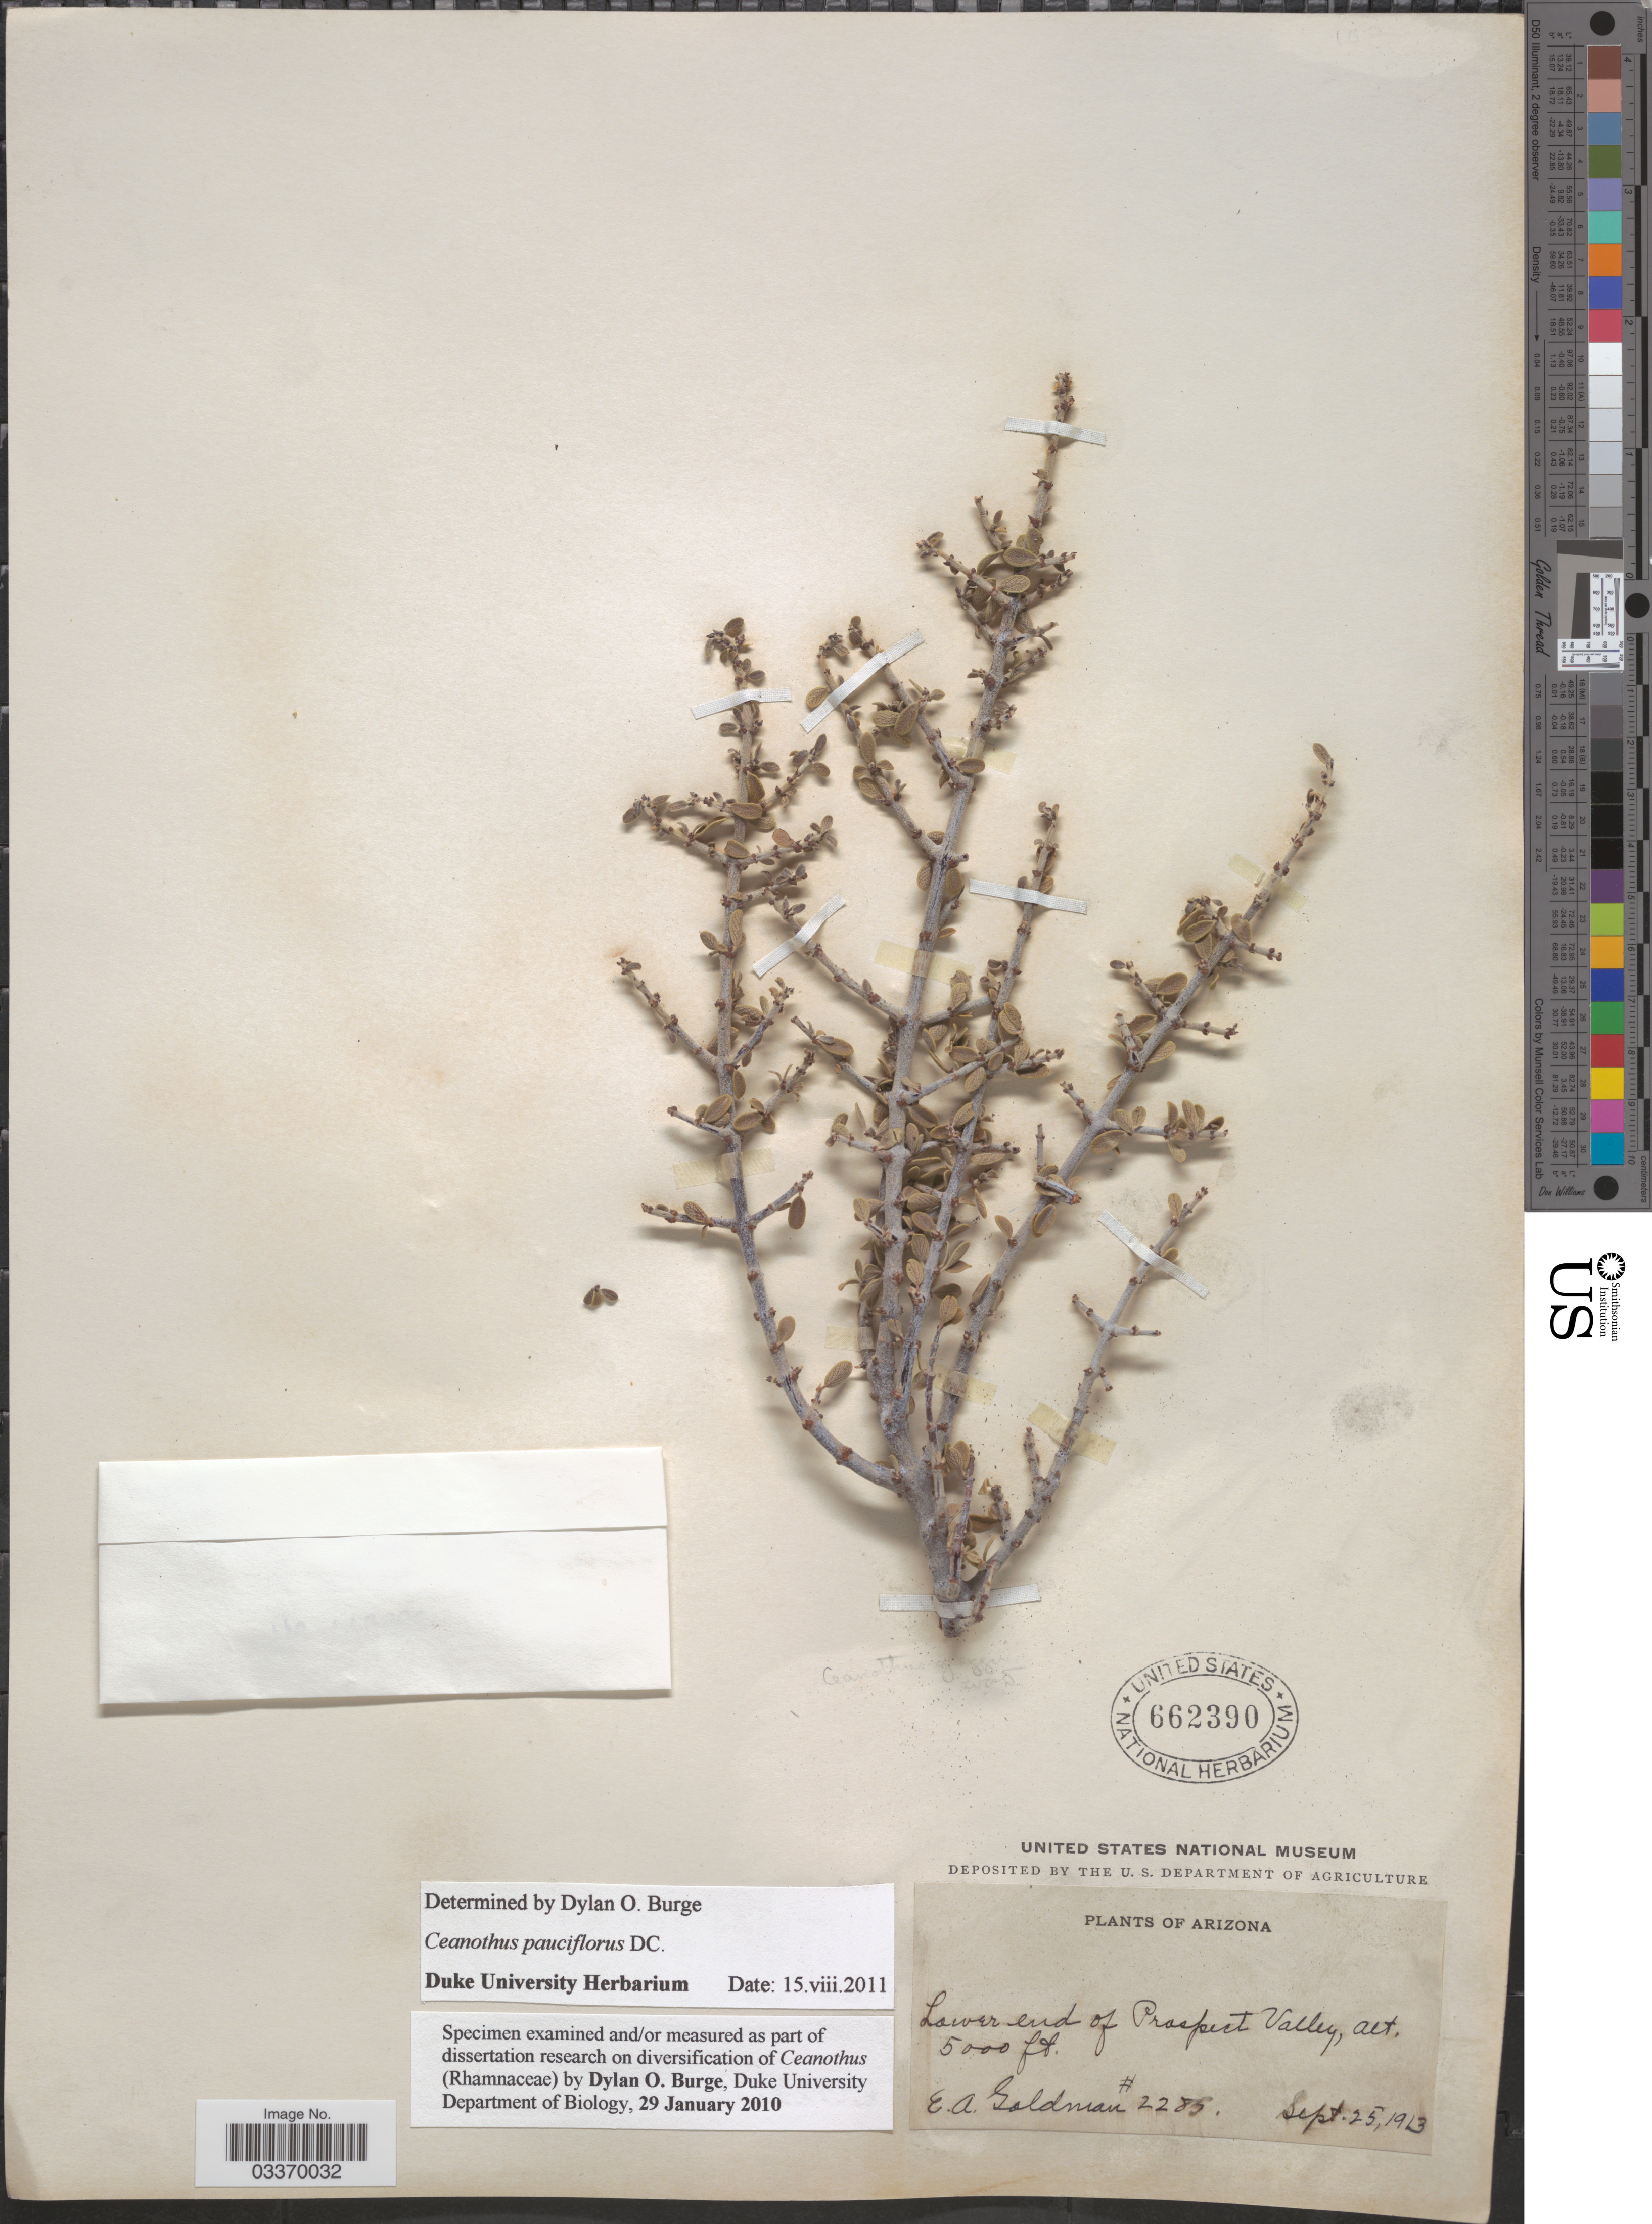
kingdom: Plantae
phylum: Tracheophyta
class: Magnoliopsida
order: Rosales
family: Rhamnaceae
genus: Ceanothus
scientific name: Ceanothus pauciflorus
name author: DC.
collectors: E. A. Goldman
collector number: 2285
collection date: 1913-09-25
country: United States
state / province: Arizona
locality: Lower end of Prospect Valley.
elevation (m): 1524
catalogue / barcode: US 662390